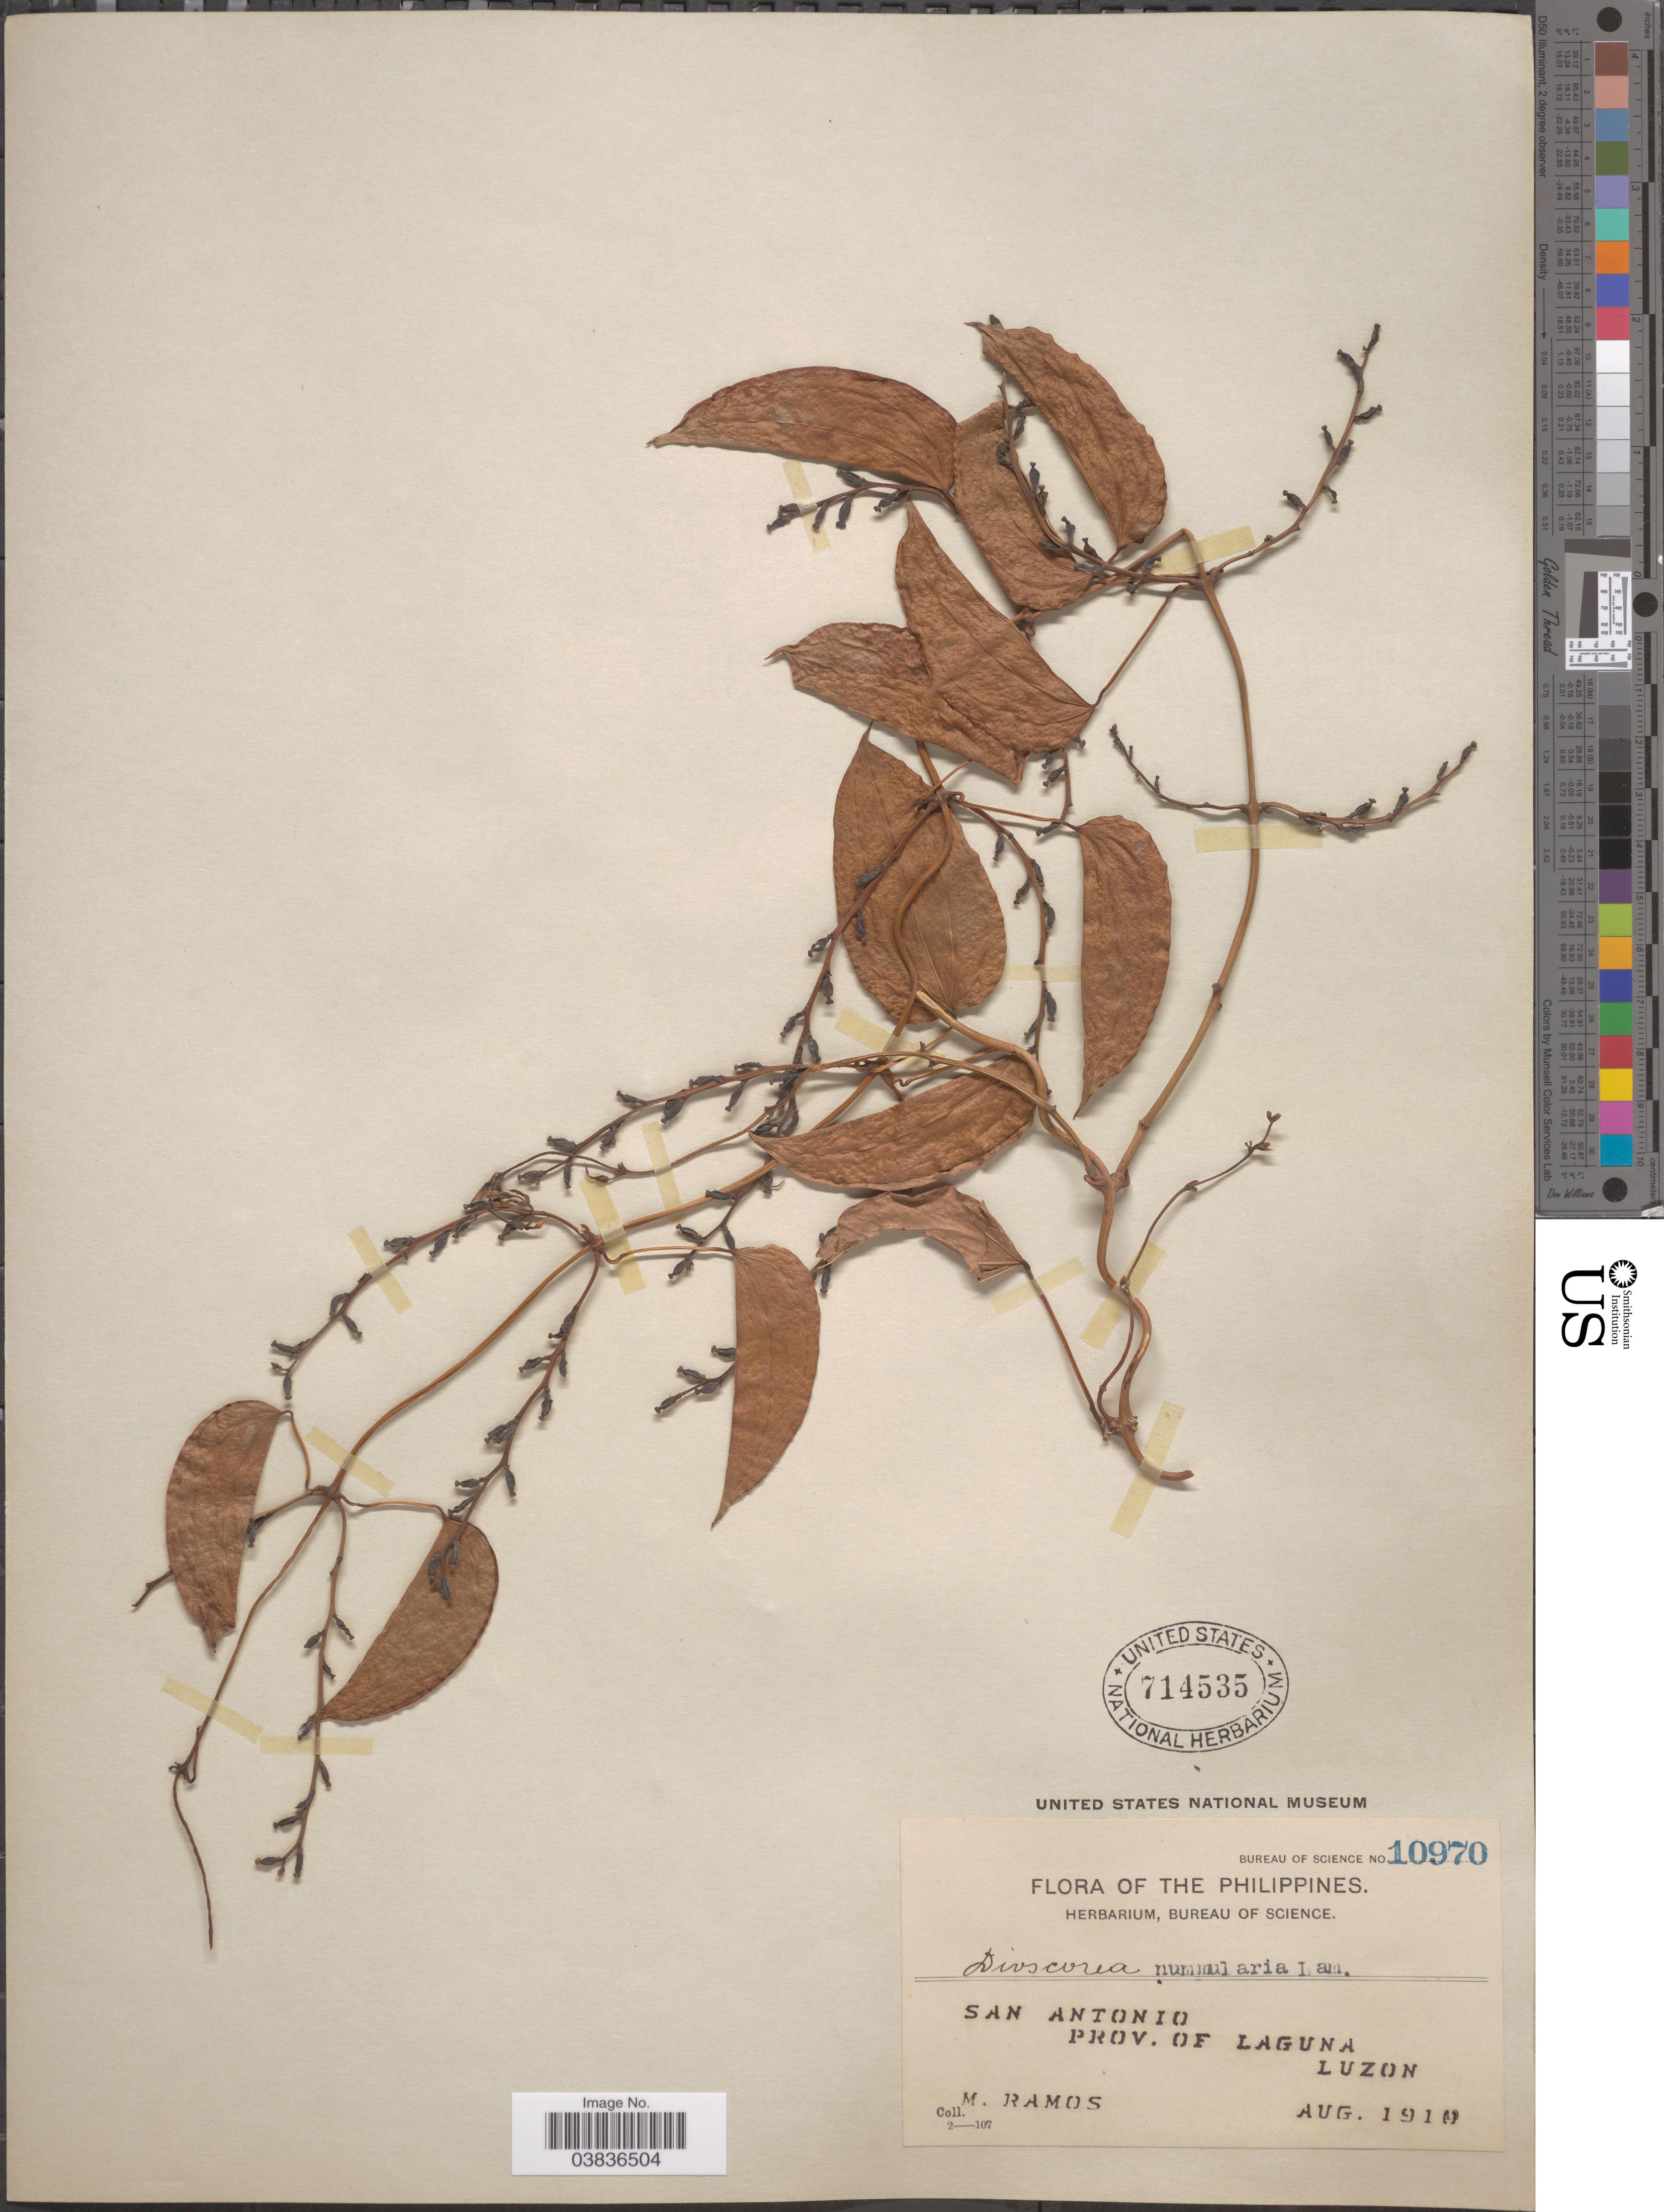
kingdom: Plantae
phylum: Tracheophyta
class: Liliopsida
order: Dioscoreales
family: Dioscoreaceae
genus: Dioscorea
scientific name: Dioscorea nummularia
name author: Lam.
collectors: M. Ramos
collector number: Bureau of Science 10970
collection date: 1910-08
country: Philippines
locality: San Antonio, Prov. of Laguna, Luzon.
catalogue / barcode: US 714535